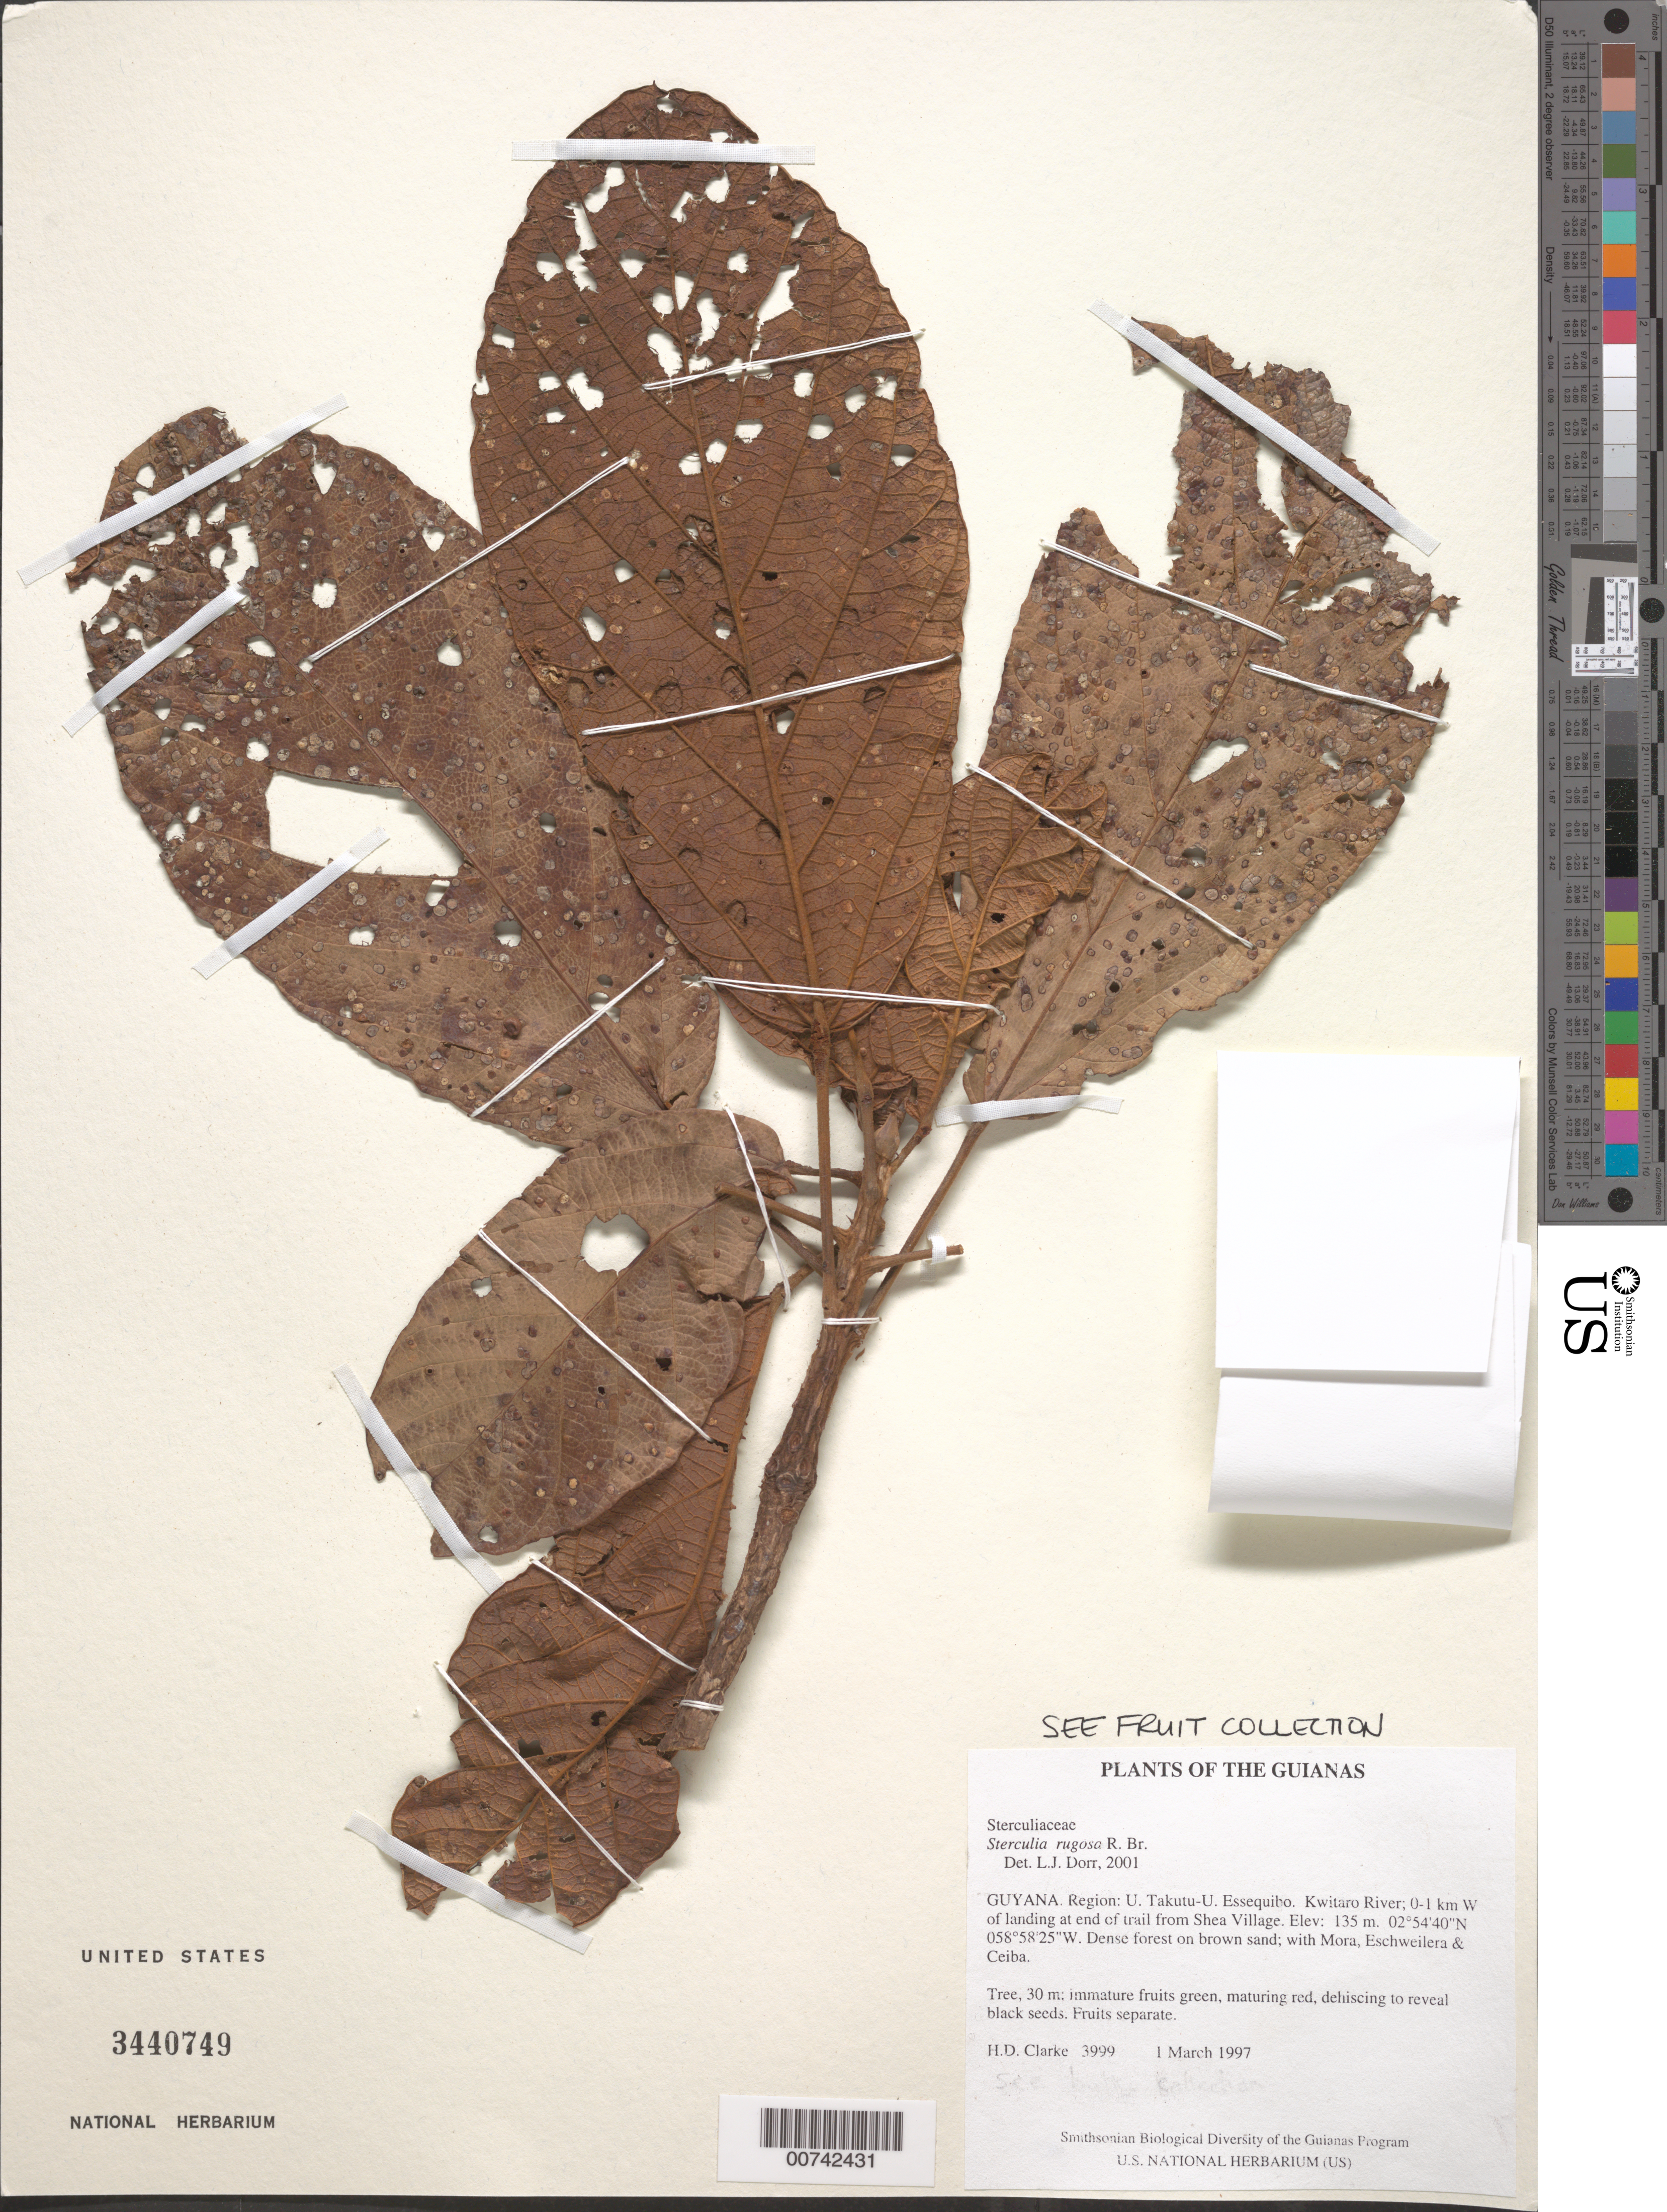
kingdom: Plantae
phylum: Tracheophyta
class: Magnoliopsida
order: Malvales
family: Malvaceae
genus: Sterculia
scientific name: Sterculia rugosa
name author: R. Br.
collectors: H. D. Clarke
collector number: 3999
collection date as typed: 01 Mar 1997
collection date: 1997-03-01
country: Guyana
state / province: U. Takutu-U. Essequibo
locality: Kwitaro River; 1-2 km W of landing at end of trail from Shea Village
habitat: Dense forest on brown sand.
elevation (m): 135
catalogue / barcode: US 3440749